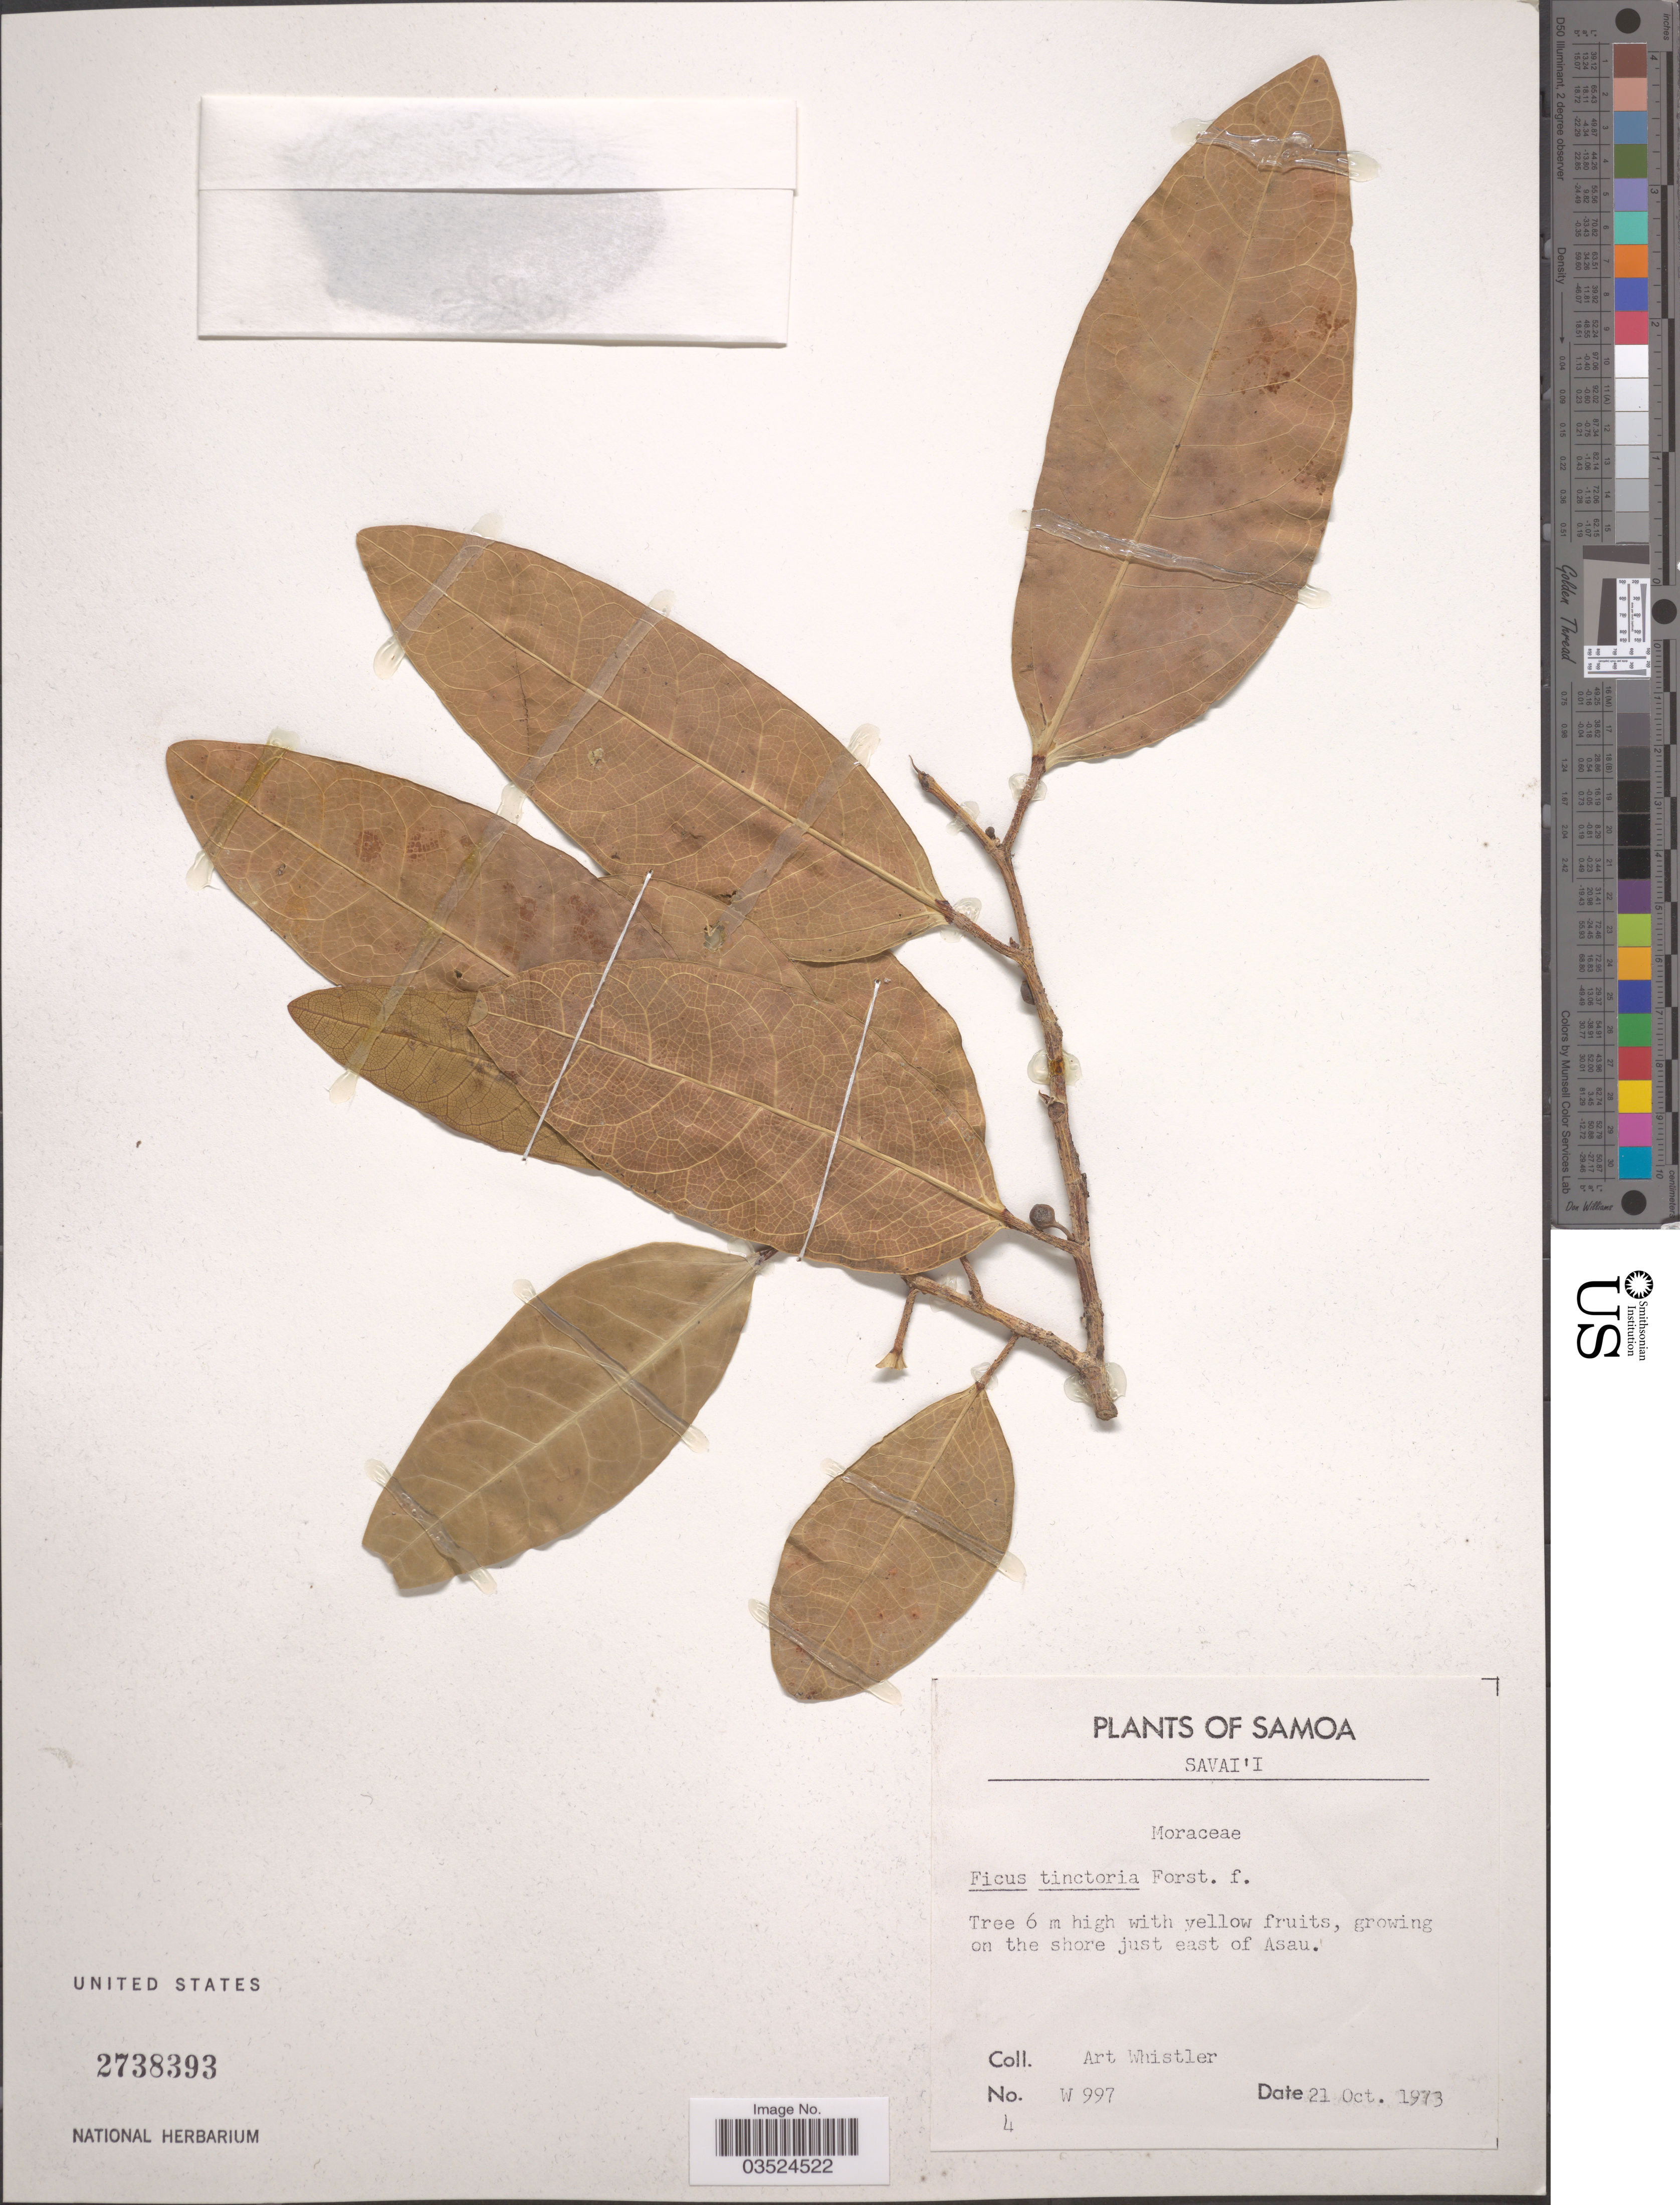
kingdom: Plantae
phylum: Tracheophyta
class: Magnoliopsida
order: Rosales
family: Moraceae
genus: Ficus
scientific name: Ficus tinctoria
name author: G. Forst.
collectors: A. Whistler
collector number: W997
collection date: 1973-10-21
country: Samoa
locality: Samoa. Savai'i. On the shore just east of Asau.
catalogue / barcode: US 2738393